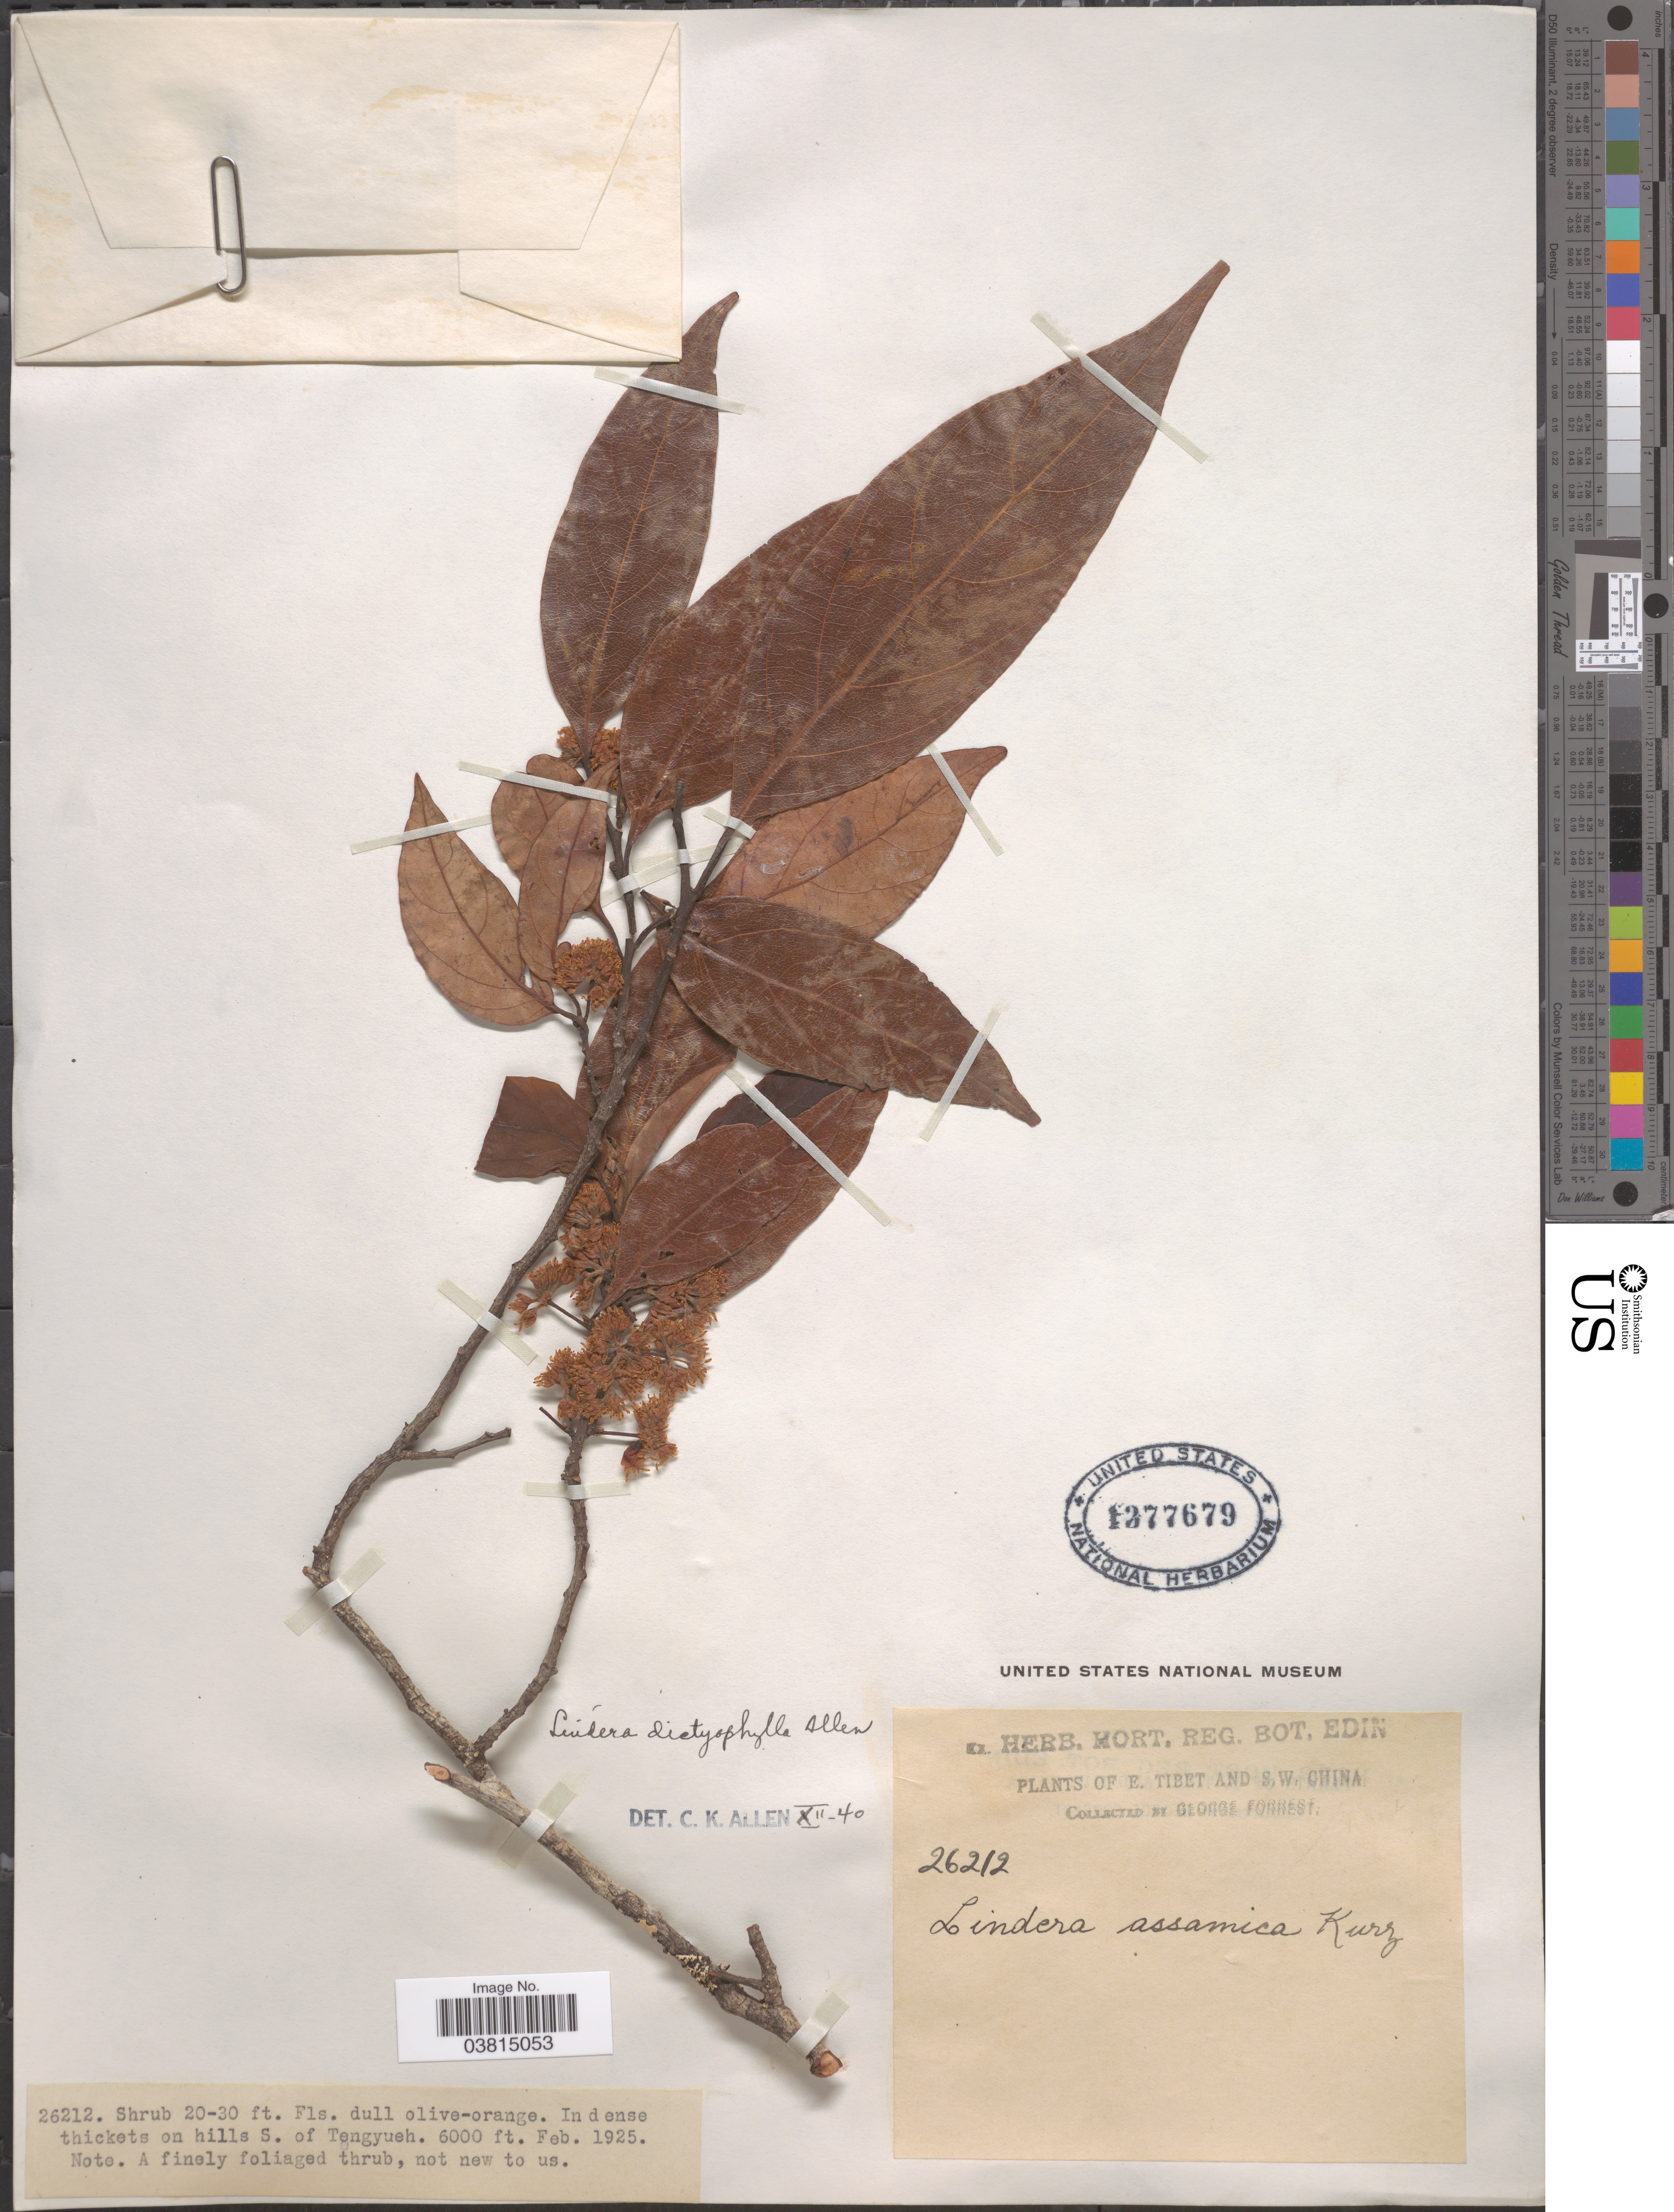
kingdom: Plantae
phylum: Tracheophyta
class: Magnoliopsida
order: Laurales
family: Lauraceae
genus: Lindera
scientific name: Lindera dictyophylla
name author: C.K. Allen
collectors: G. Forrest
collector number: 26212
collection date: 1925-02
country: China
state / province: Xizang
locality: E. Tibet and S.W. China. In dense thickets on hills S. of Tengyueh.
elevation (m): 1829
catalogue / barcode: US 1277679